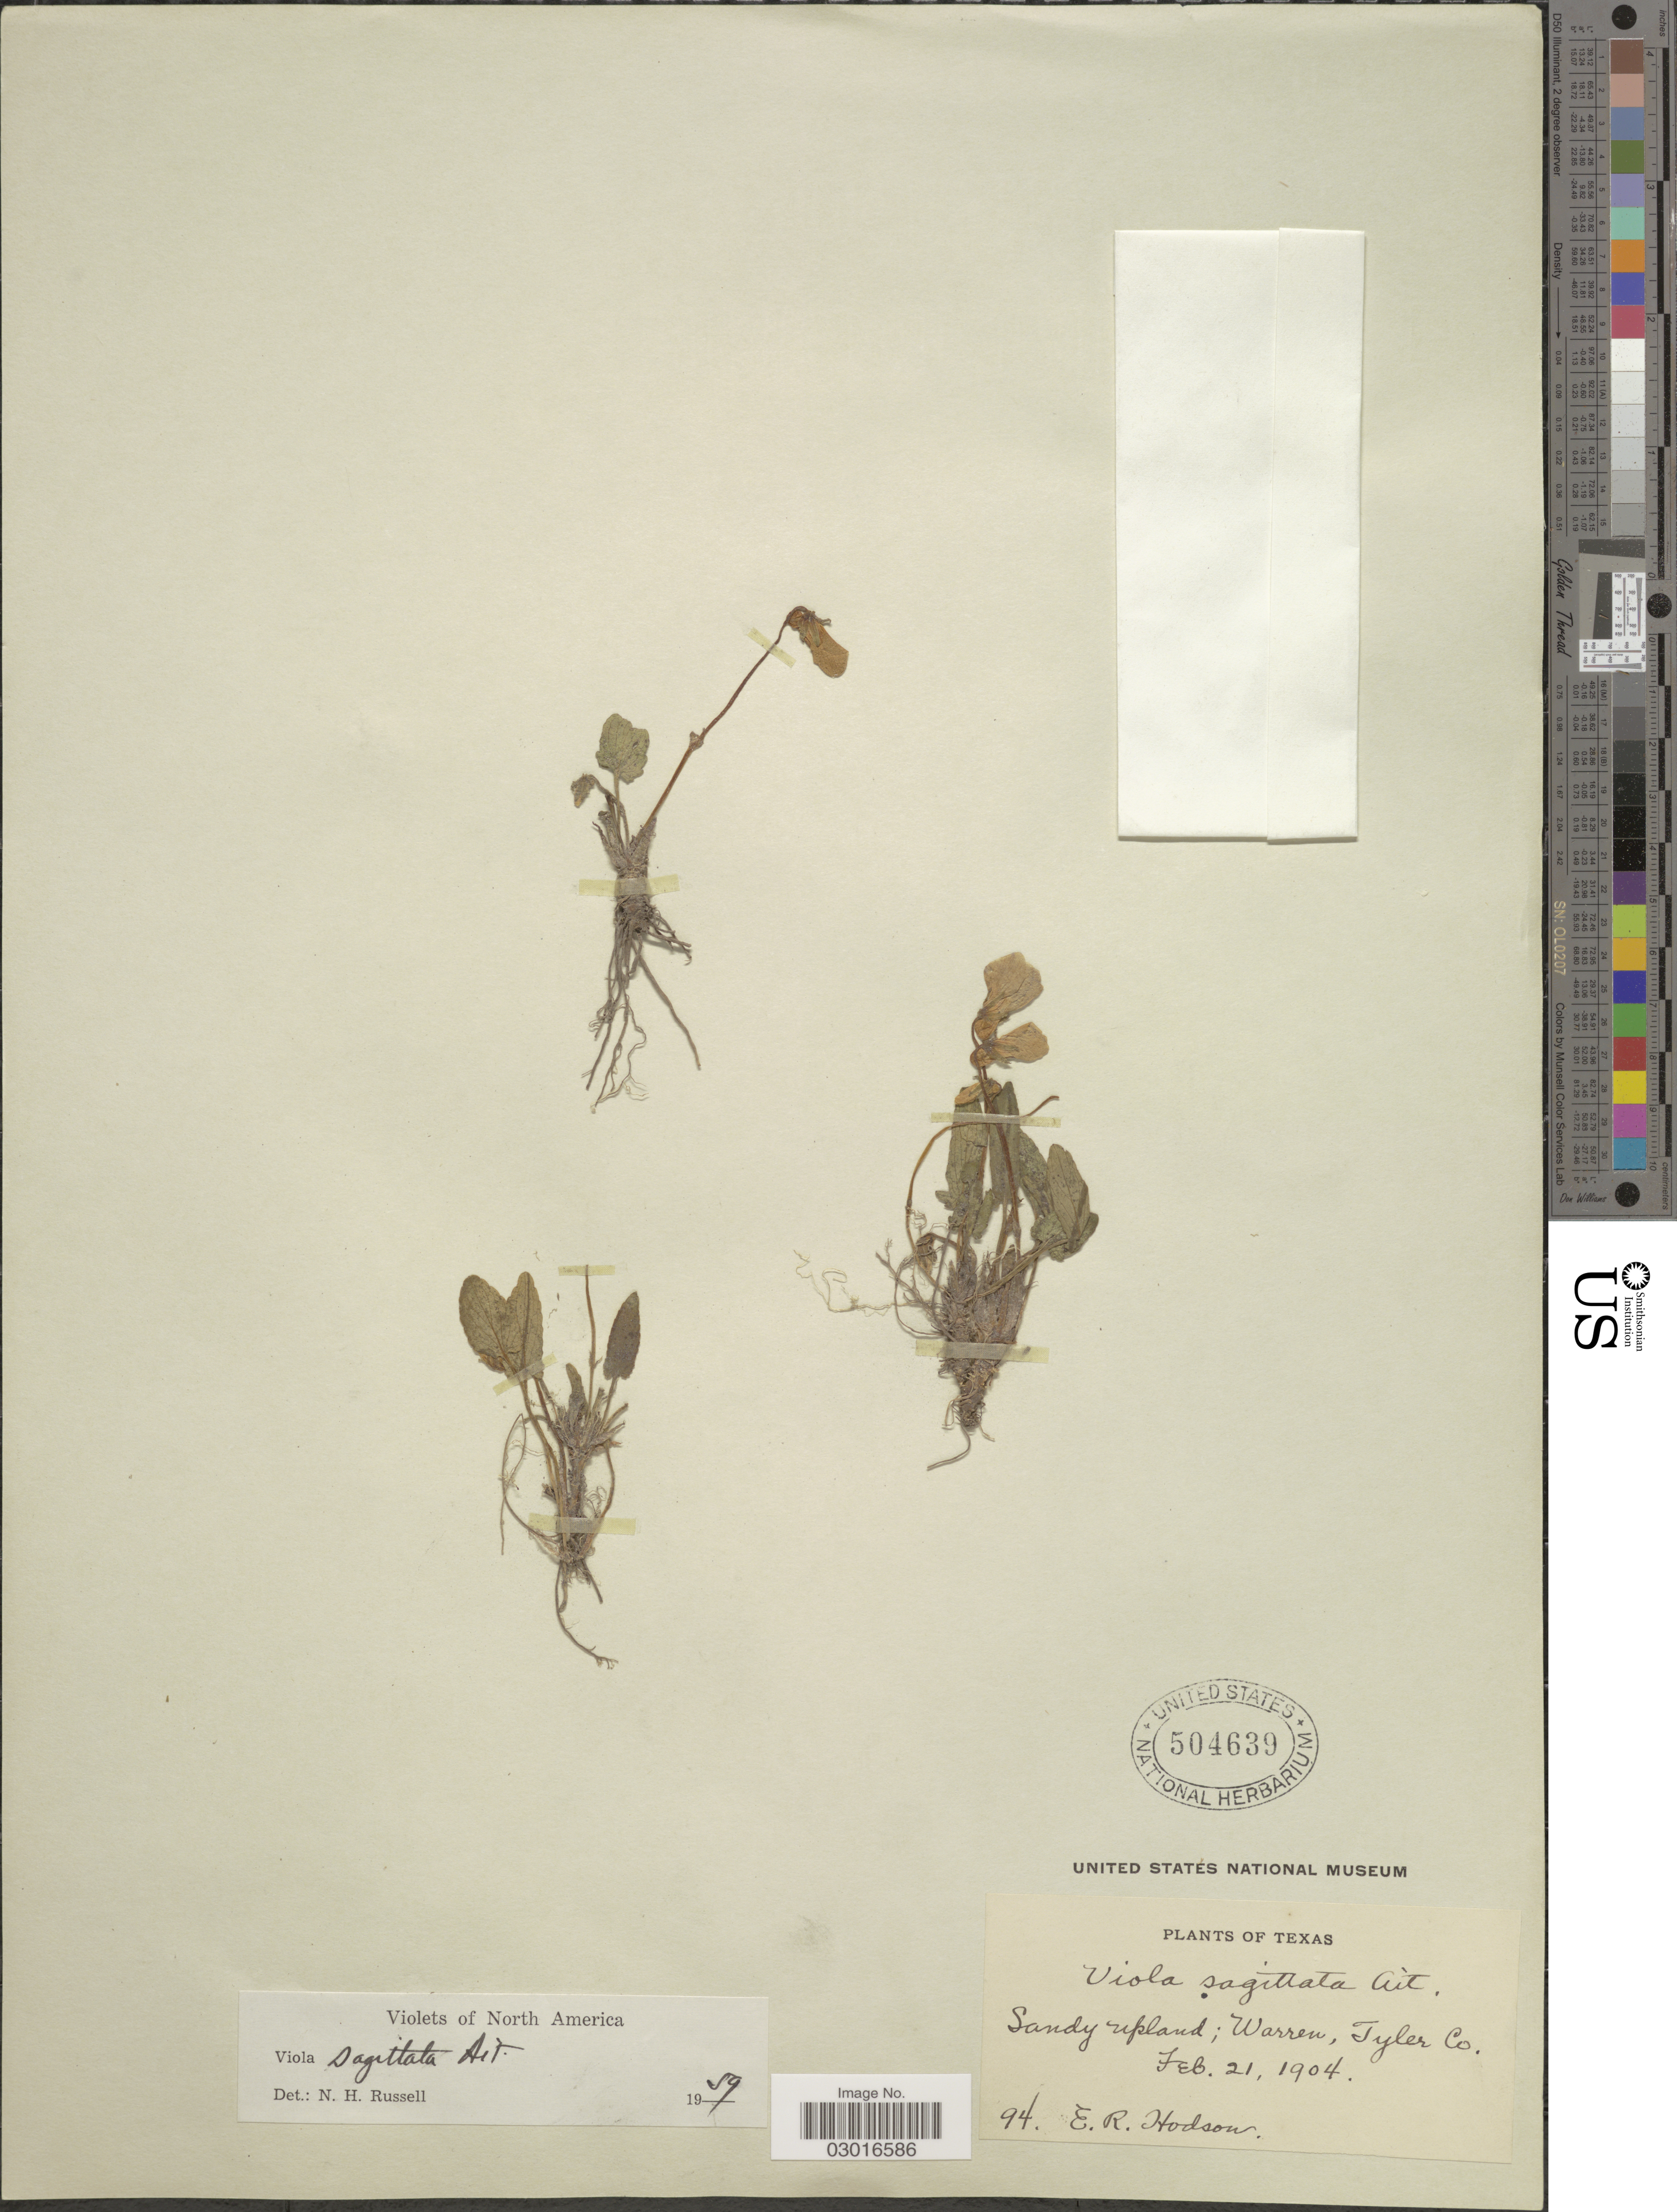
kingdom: Plantae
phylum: Tracheophyta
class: Magnoliopsida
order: Malpighiales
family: Violaceae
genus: Viola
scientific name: Viola sagittata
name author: Aiton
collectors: E. Hodson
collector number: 94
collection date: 1904-02-21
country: United States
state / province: Texas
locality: Sandy upland; Warren, Tyler Co.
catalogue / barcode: US 504639